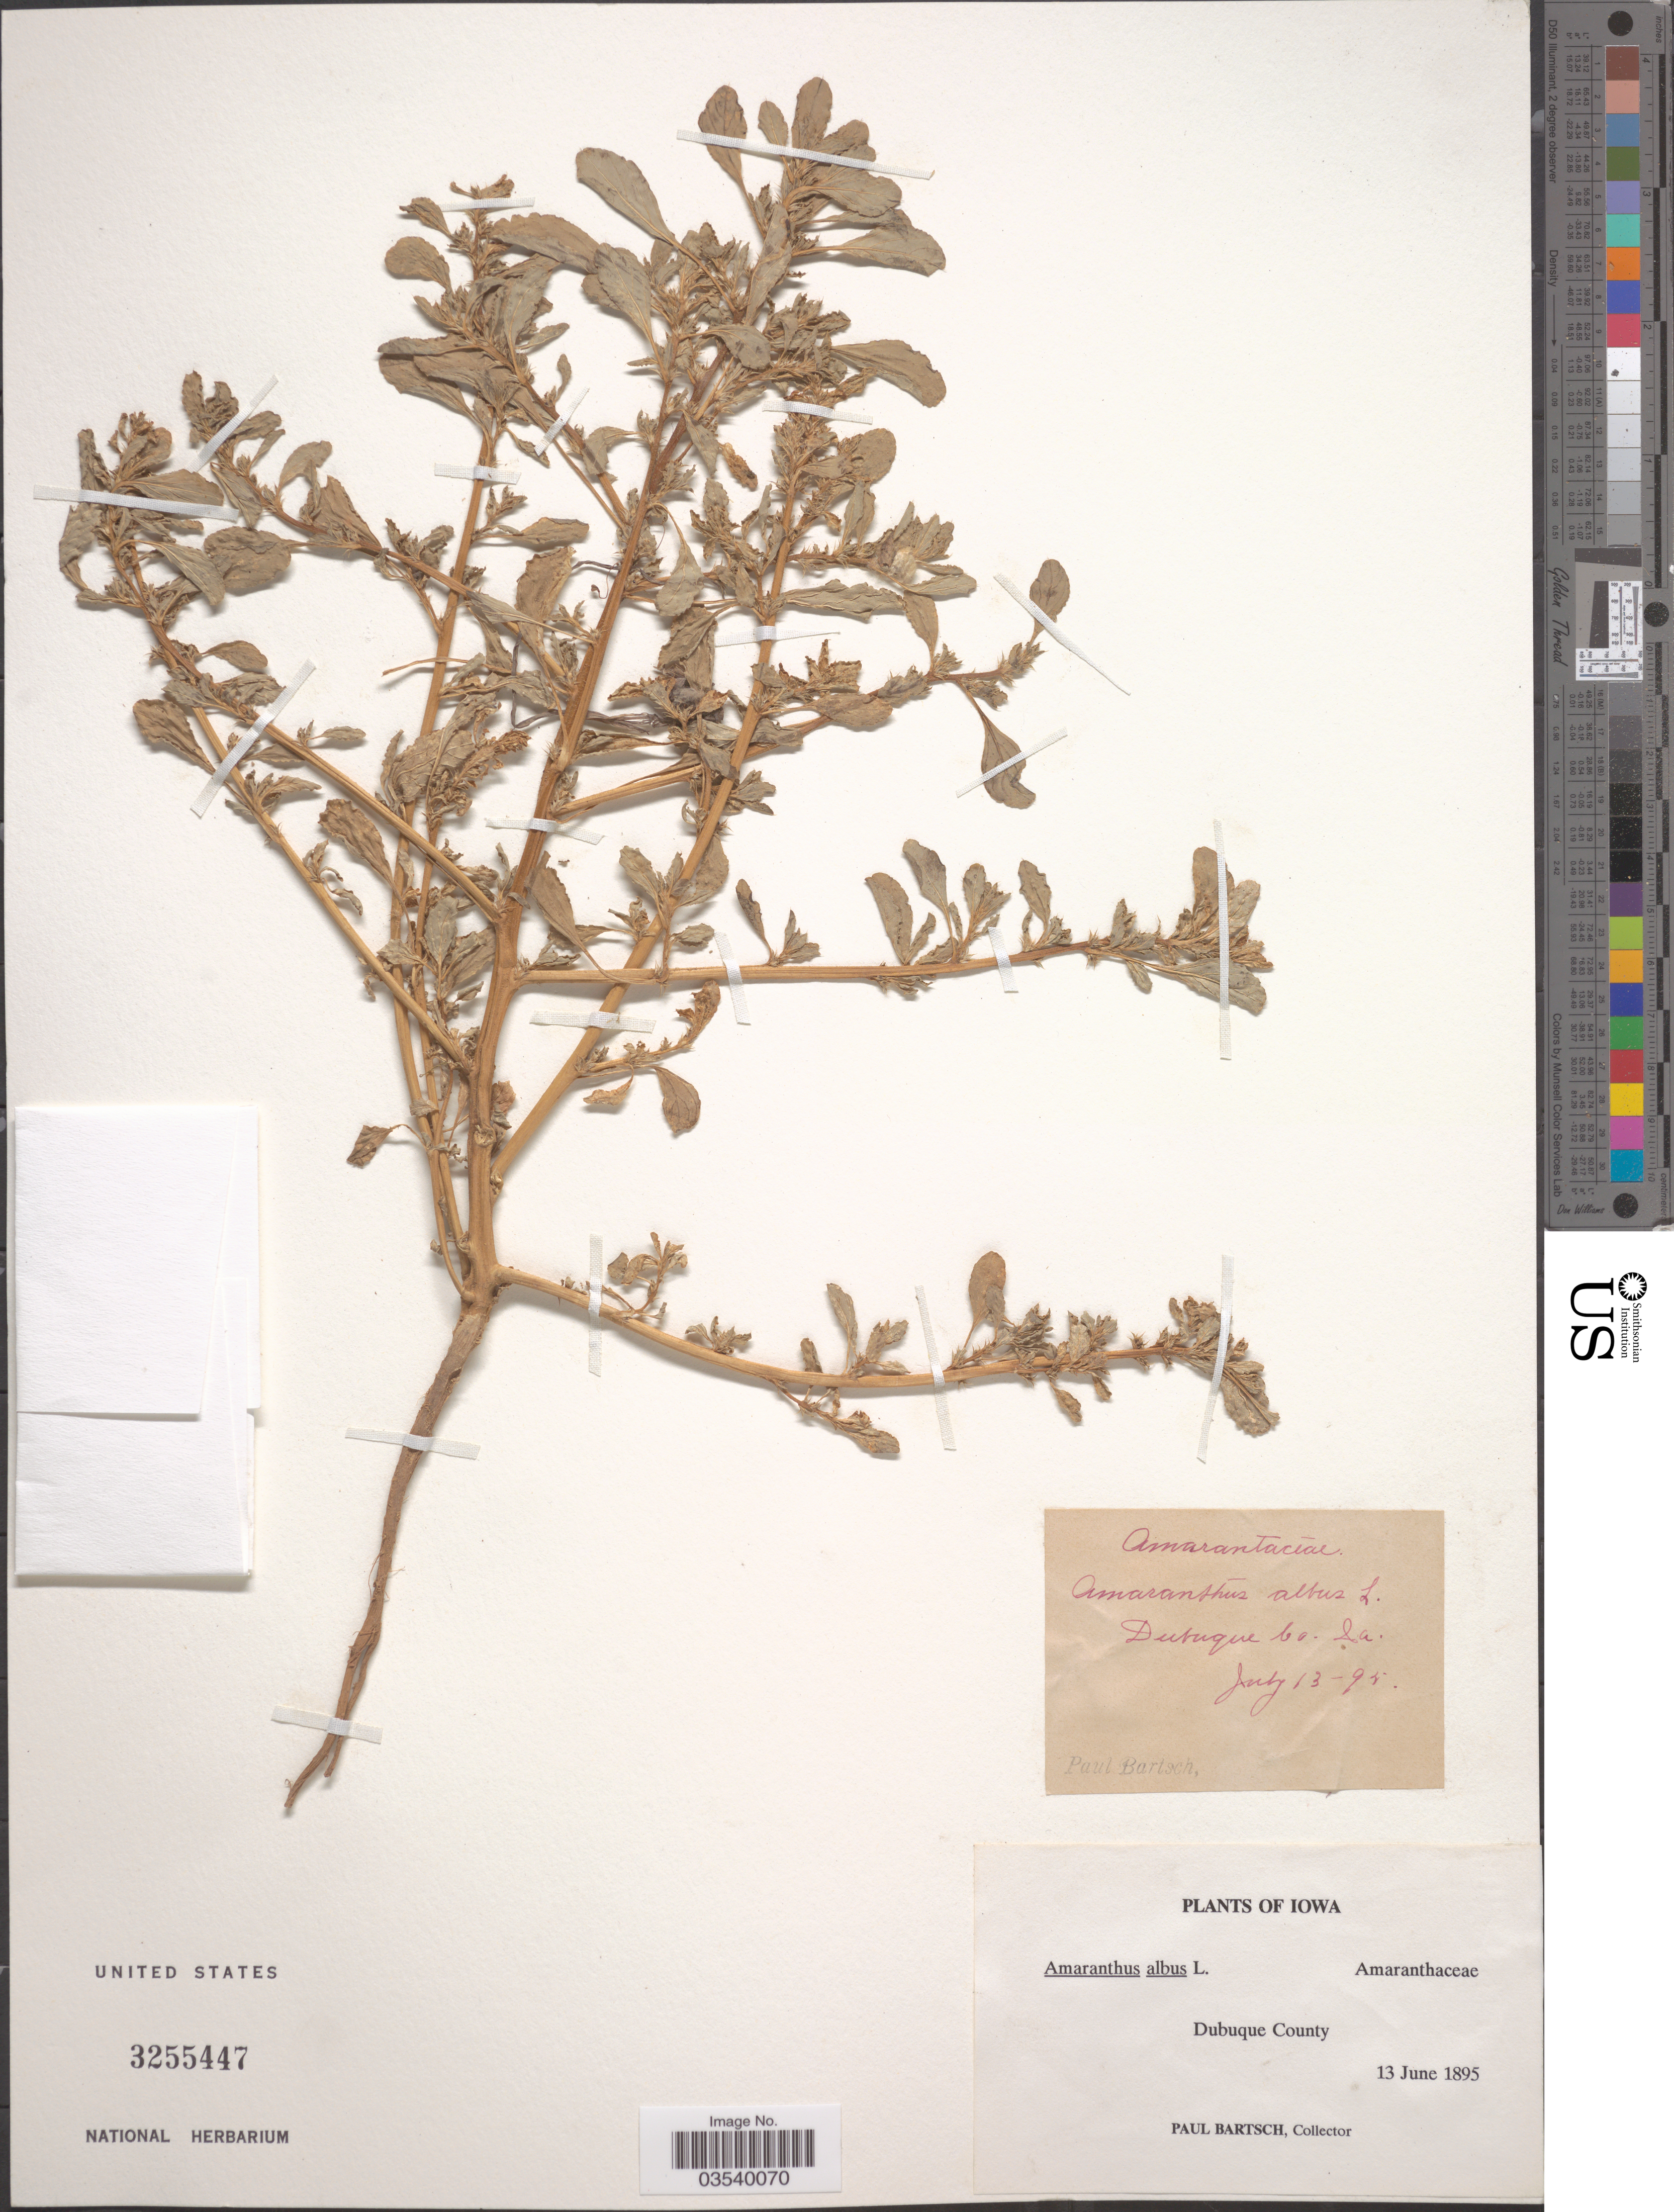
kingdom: Plantae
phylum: Tracheophyta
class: Magnoliopsida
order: Caryophyllales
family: Amaranthaceae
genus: Amaranthus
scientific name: Amaranthus albus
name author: L.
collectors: P. Bartsch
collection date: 1895-06-13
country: United States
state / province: Iowa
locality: Dubuque County.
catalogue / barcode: US 3255447